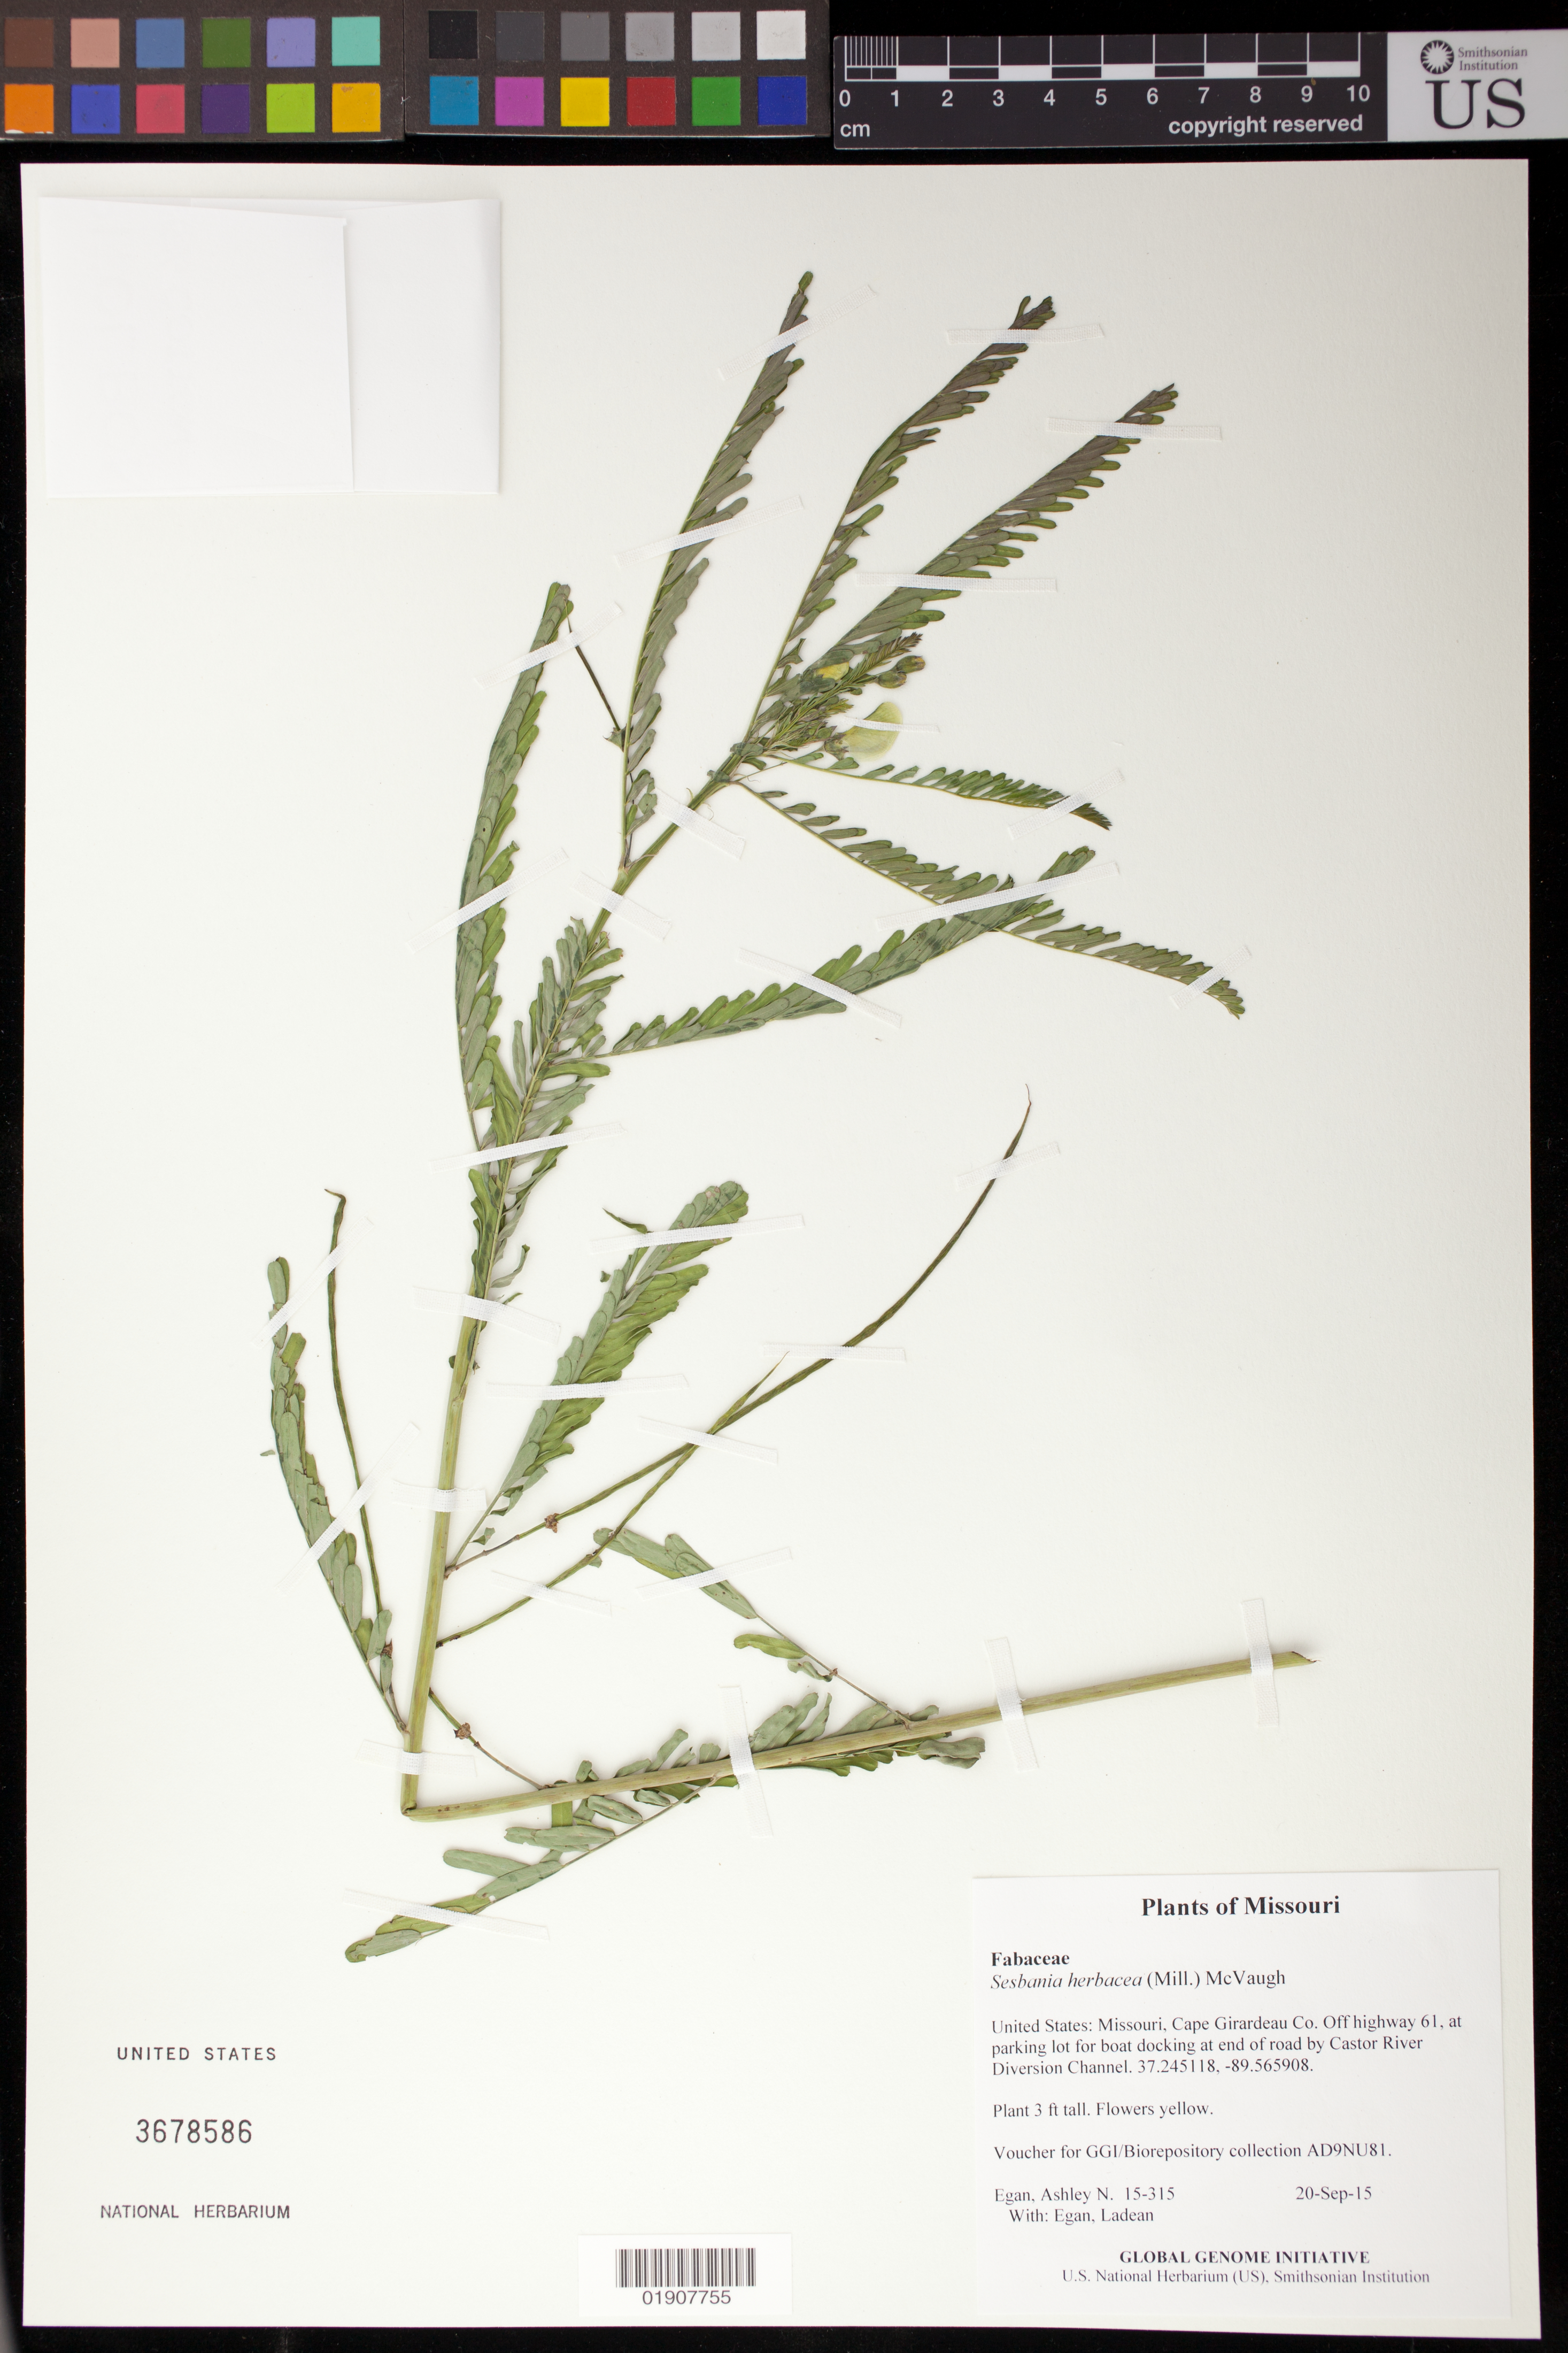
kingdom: Plantae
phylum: Tracheophyta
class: Magnoliopsida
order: Fabales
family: Fabaceae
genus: Sesbania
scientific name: Sesbania herbacea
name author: (Mill.) McVaugh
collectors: A. N. Egan & L. Egan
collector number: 15-315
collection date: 2015-09-20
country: United States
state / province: Missouri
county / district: Cape Girardeau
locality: Off highway 61, at parking lot for boat docking at end of road by Castor River Diversion Channel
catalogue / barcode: US 3678586